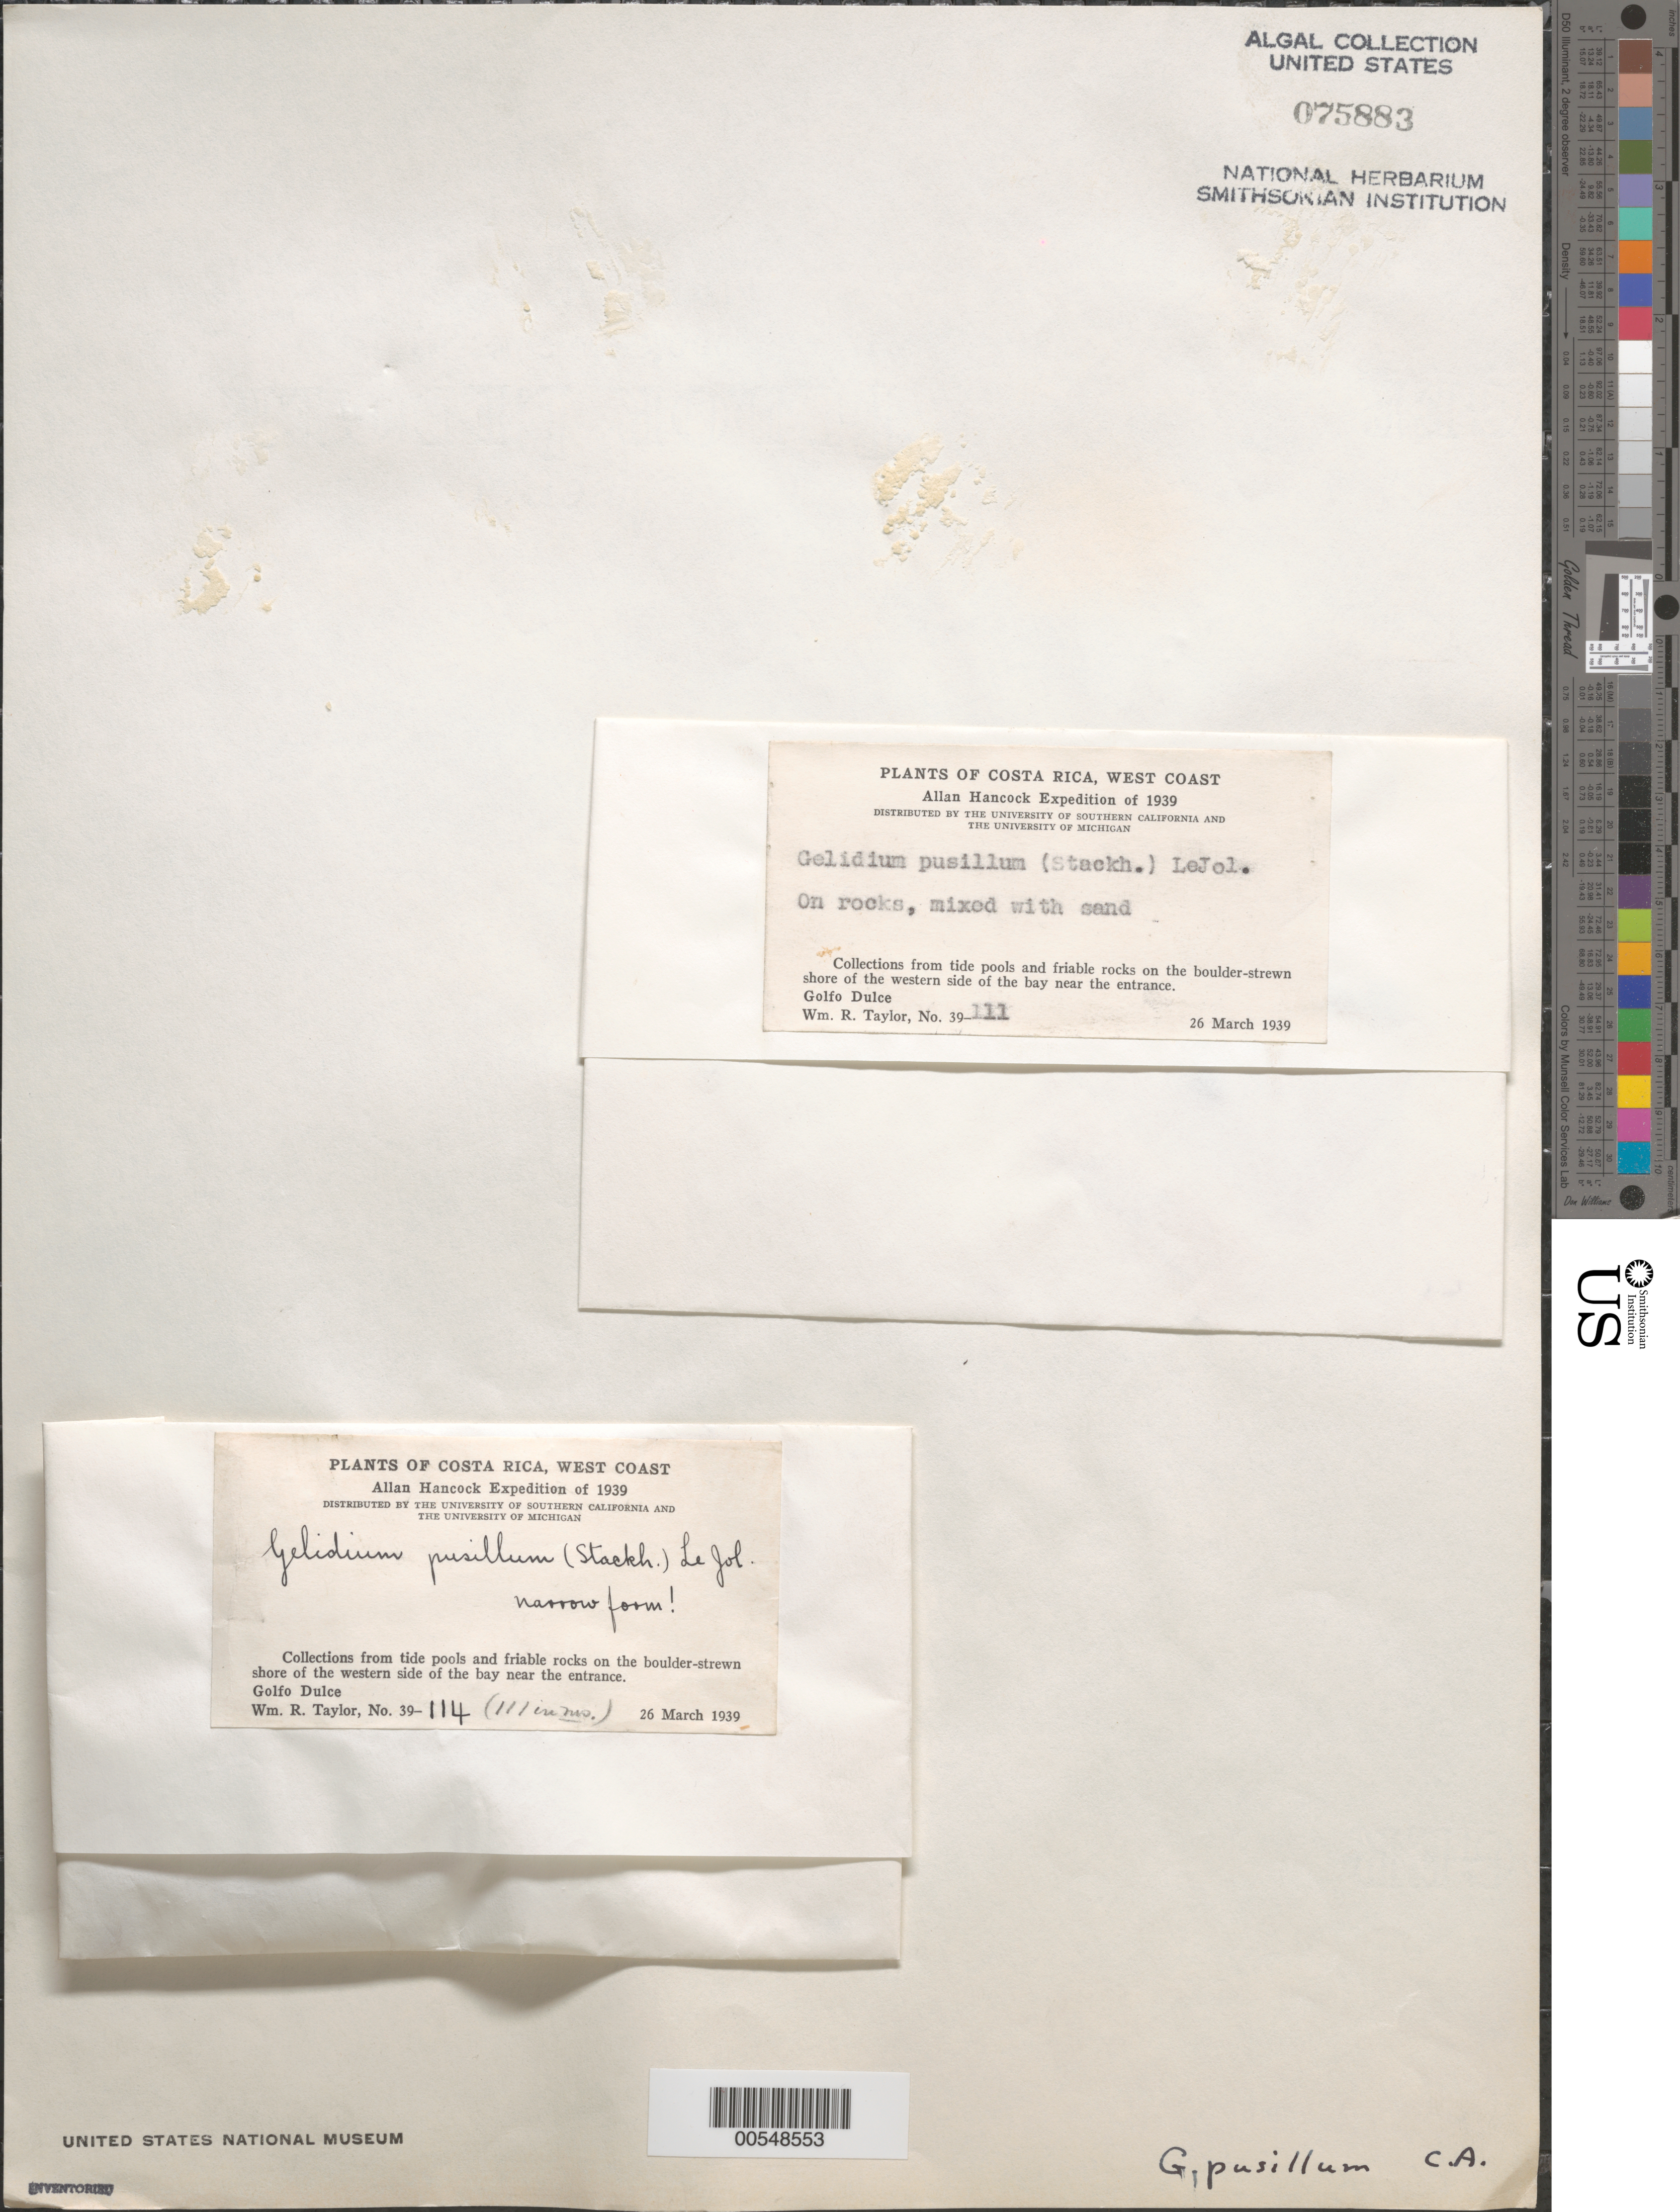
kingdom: Plantae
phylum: Rhodophyta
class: Florideophyceae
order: Gelidiales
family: Gelidiaceae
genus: Gelidium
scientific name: Gelidium pusillum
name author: (Stackh.) Le Jol.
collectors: W. R. Taylor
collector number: WRT 39-111 & WRT 39-114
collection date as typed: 26 Mar 1939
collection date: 1939-03-26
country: Costa Rica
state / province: Puntarenas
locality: West Golfo Dulce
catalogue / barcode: US 75883